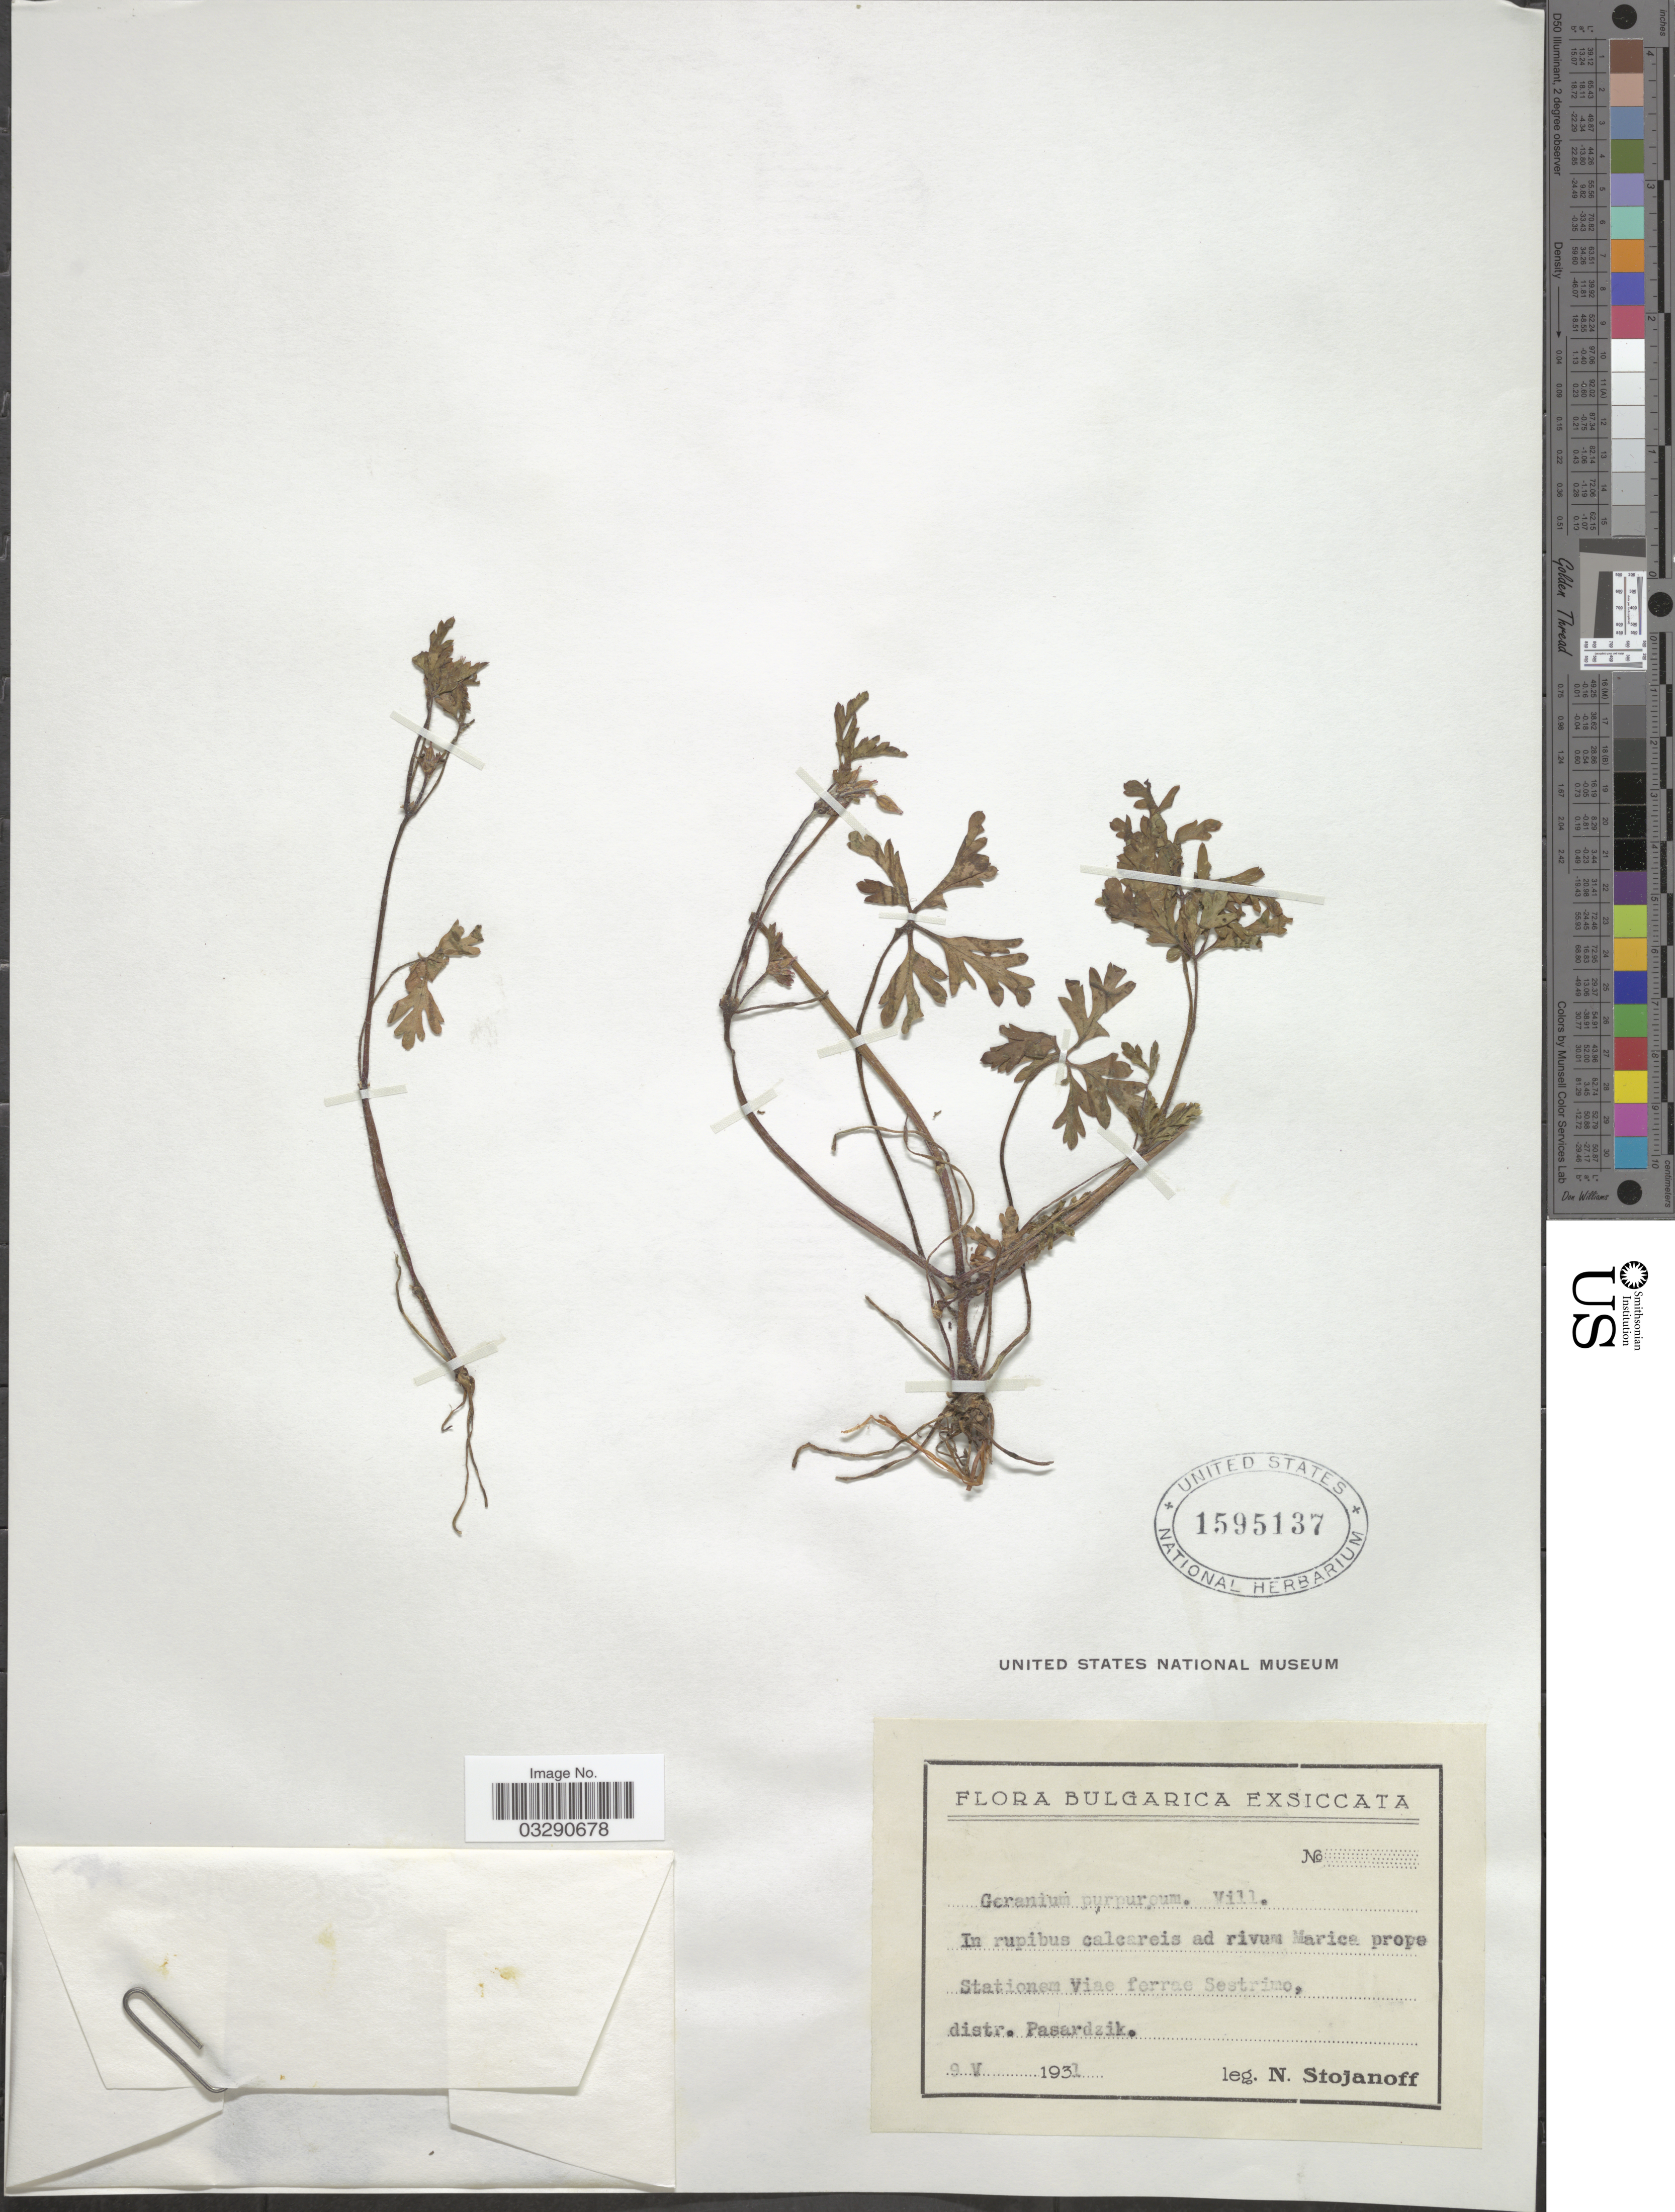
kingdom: Plantae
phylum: Tracheophyta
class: Magnoliopsida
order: Geraniales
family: Geraniaceae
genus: Geranium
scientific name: Geranium purpureum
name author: Vill.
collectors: N. Stojanoff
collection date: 1931-05-09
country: Bulgaria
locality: In rupibus calcareis ad rivum Marica prope Stationem Viae ferrae Sestrino, distr. Pasardzik.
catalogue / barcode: US 1595137